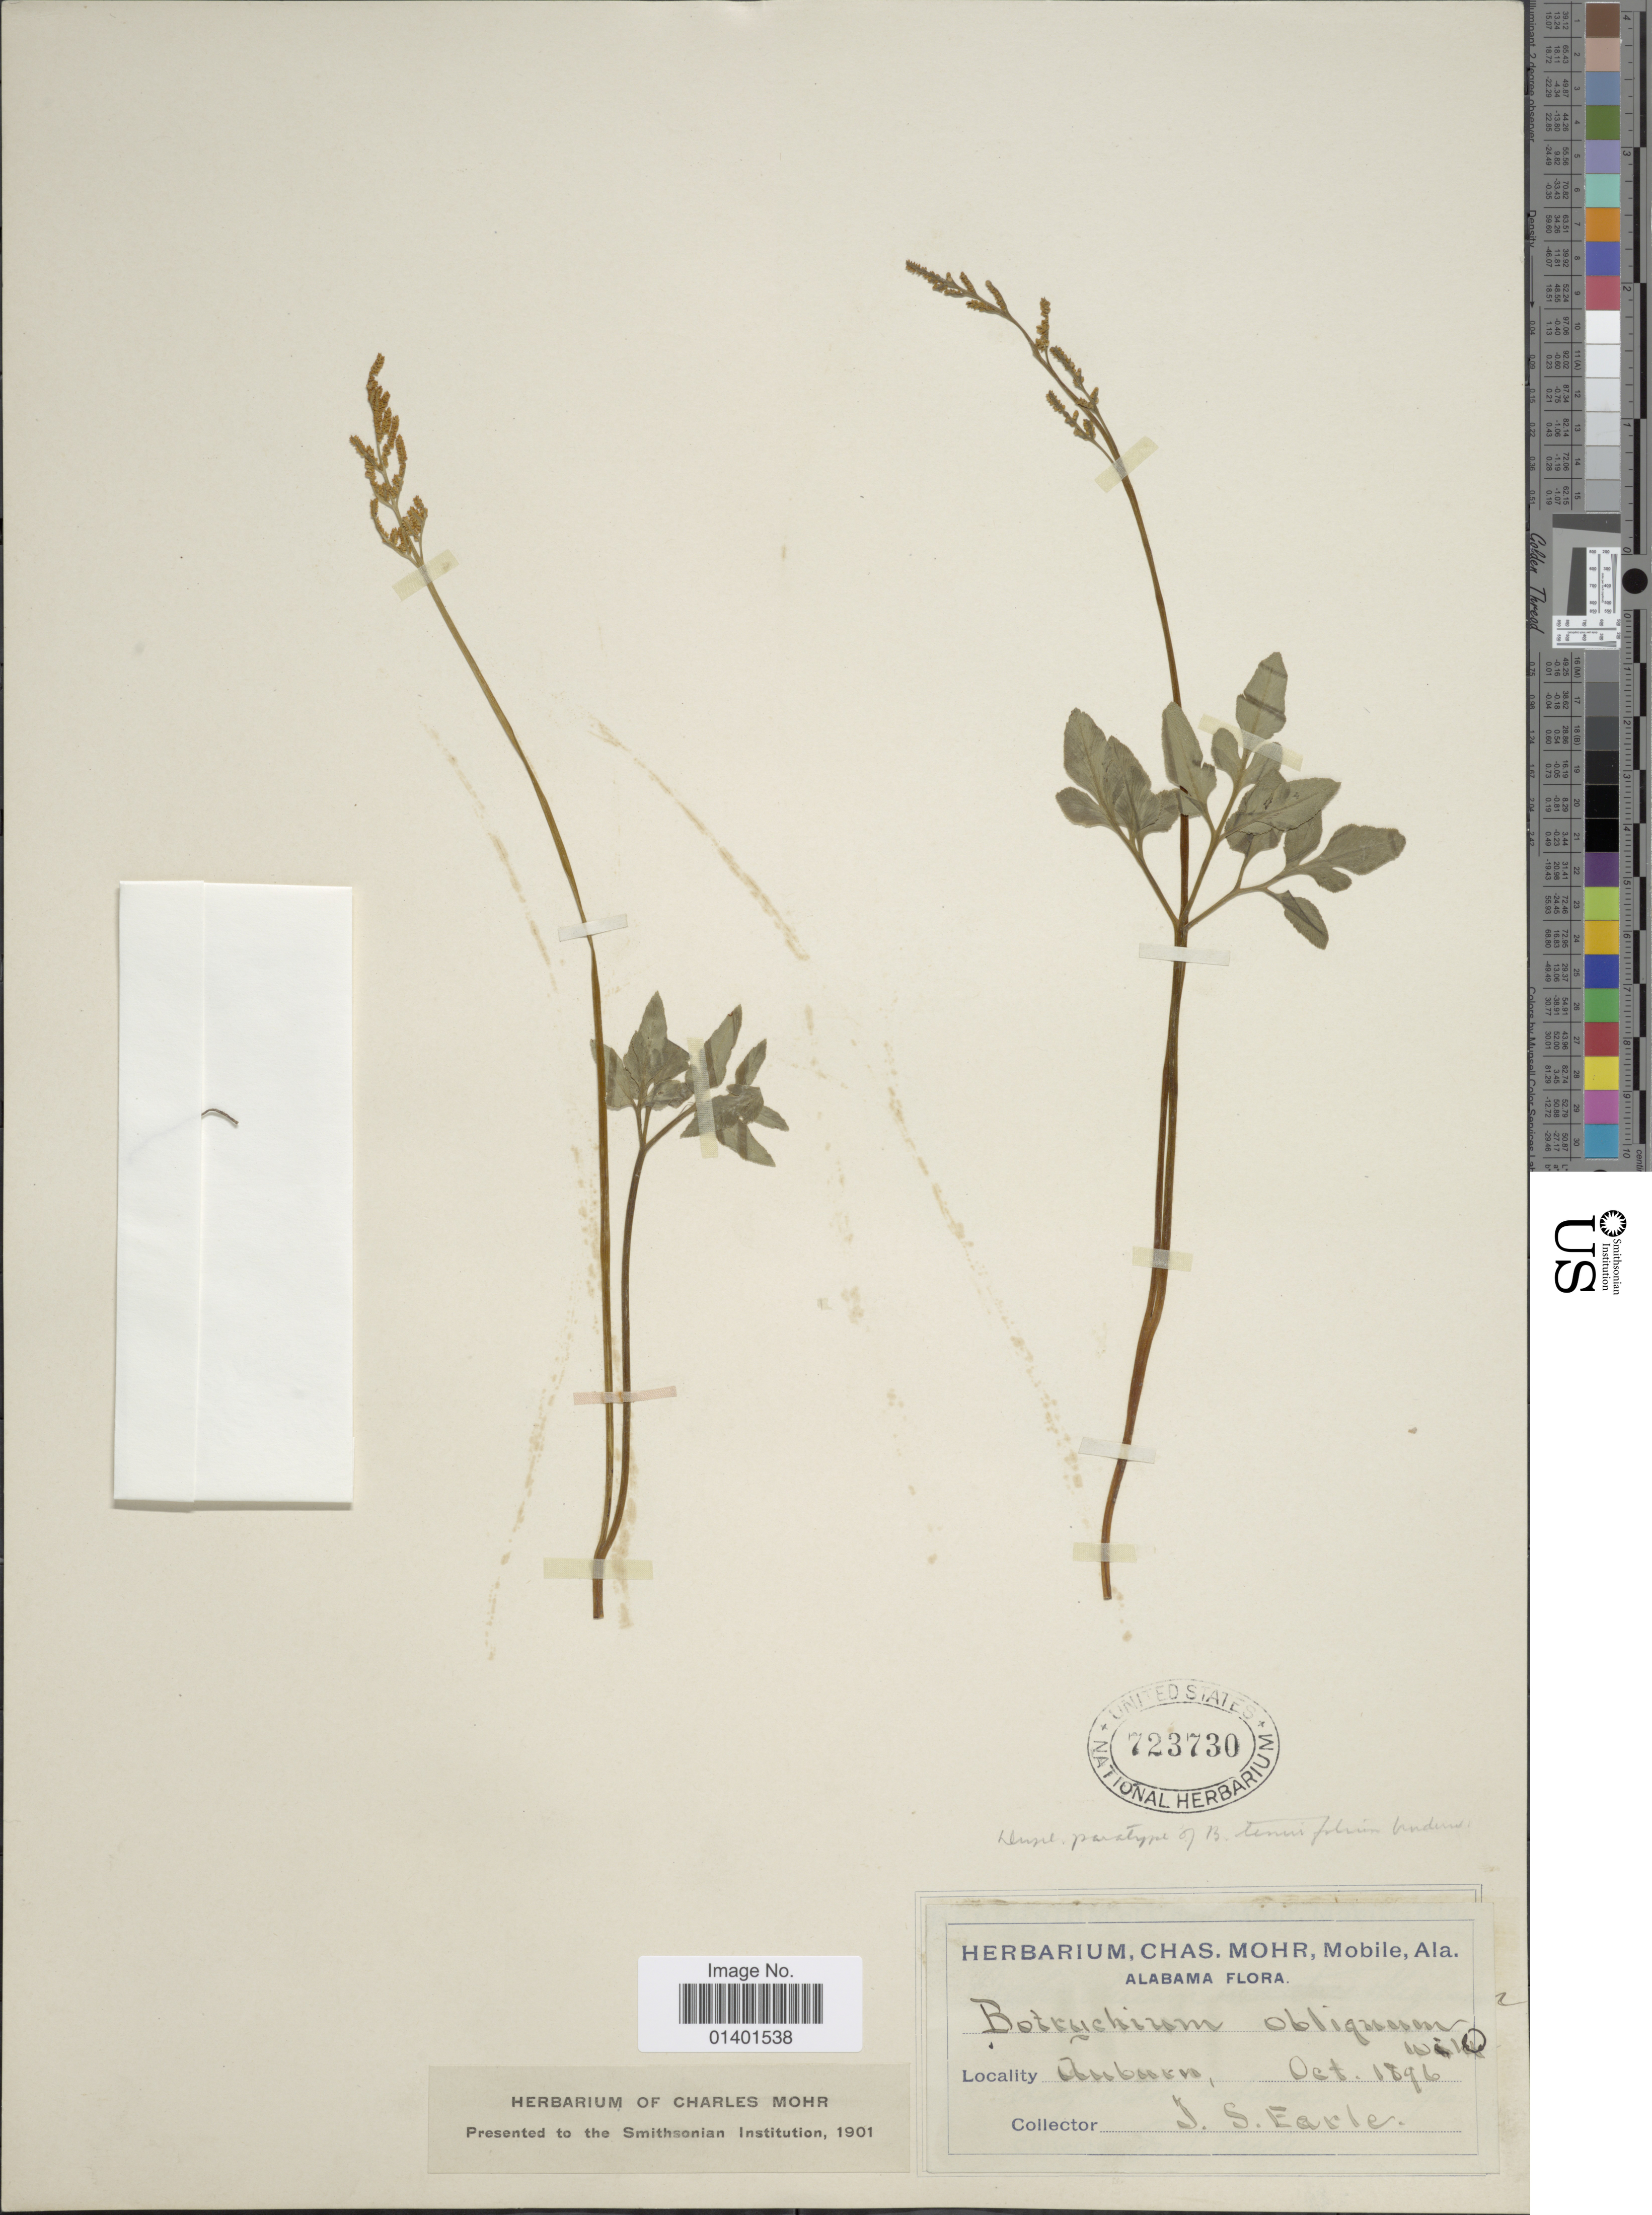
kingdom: Plantae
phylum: Tracheophyta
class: Polypodiopsida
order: Ophioglossales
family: Ophioglossaceae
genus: Botrychium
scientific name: Botrychium biternatum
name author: (Sav.) Underw.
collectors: F. S. Earle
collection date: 1896-10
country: United States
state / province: Alabama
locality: Auburn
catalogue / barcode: US 723730